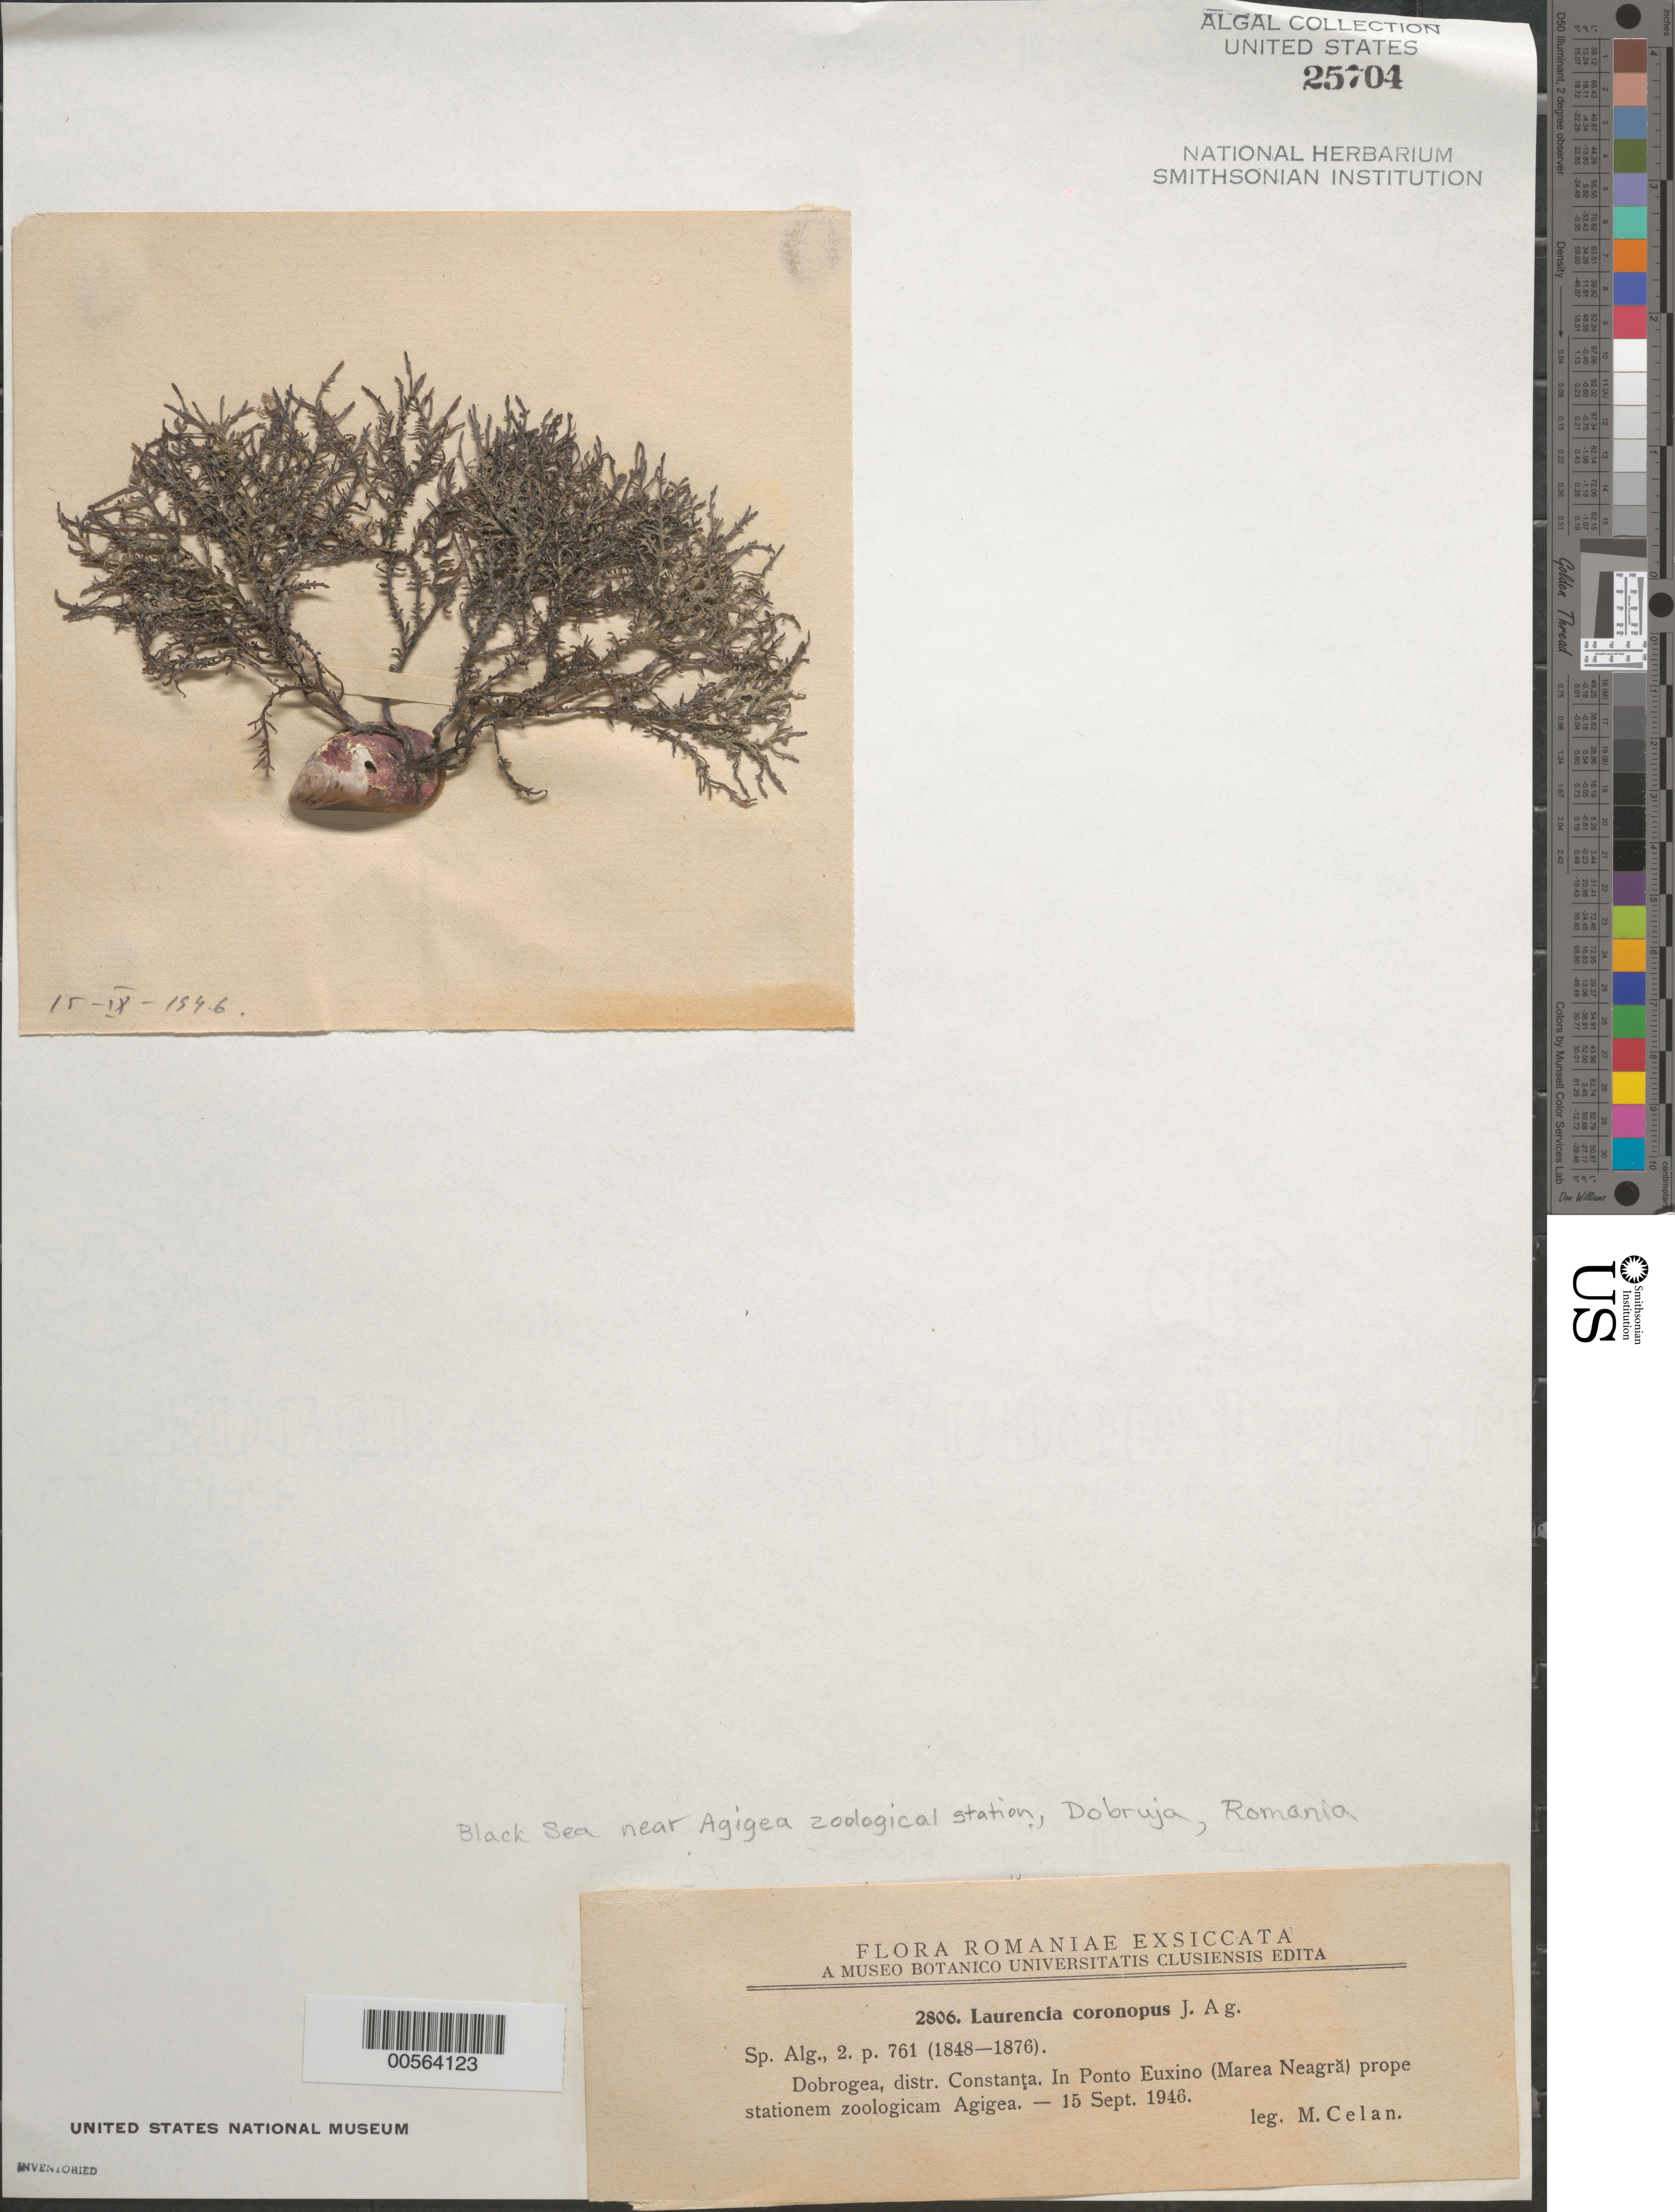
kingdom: Plantae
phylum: Rhodophyta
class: Florideophyceae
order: Ceramiales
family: Rhodomelaceae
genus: Laurencia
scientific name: Laurencia coronopus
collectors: M. Celan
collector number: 2806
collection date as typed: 15 Sep 1946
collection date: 1946-09-15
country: Romania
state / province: Constanta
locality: Black sea near agigea zoological station, dobruja (dobrogea)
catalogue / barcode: US 25704